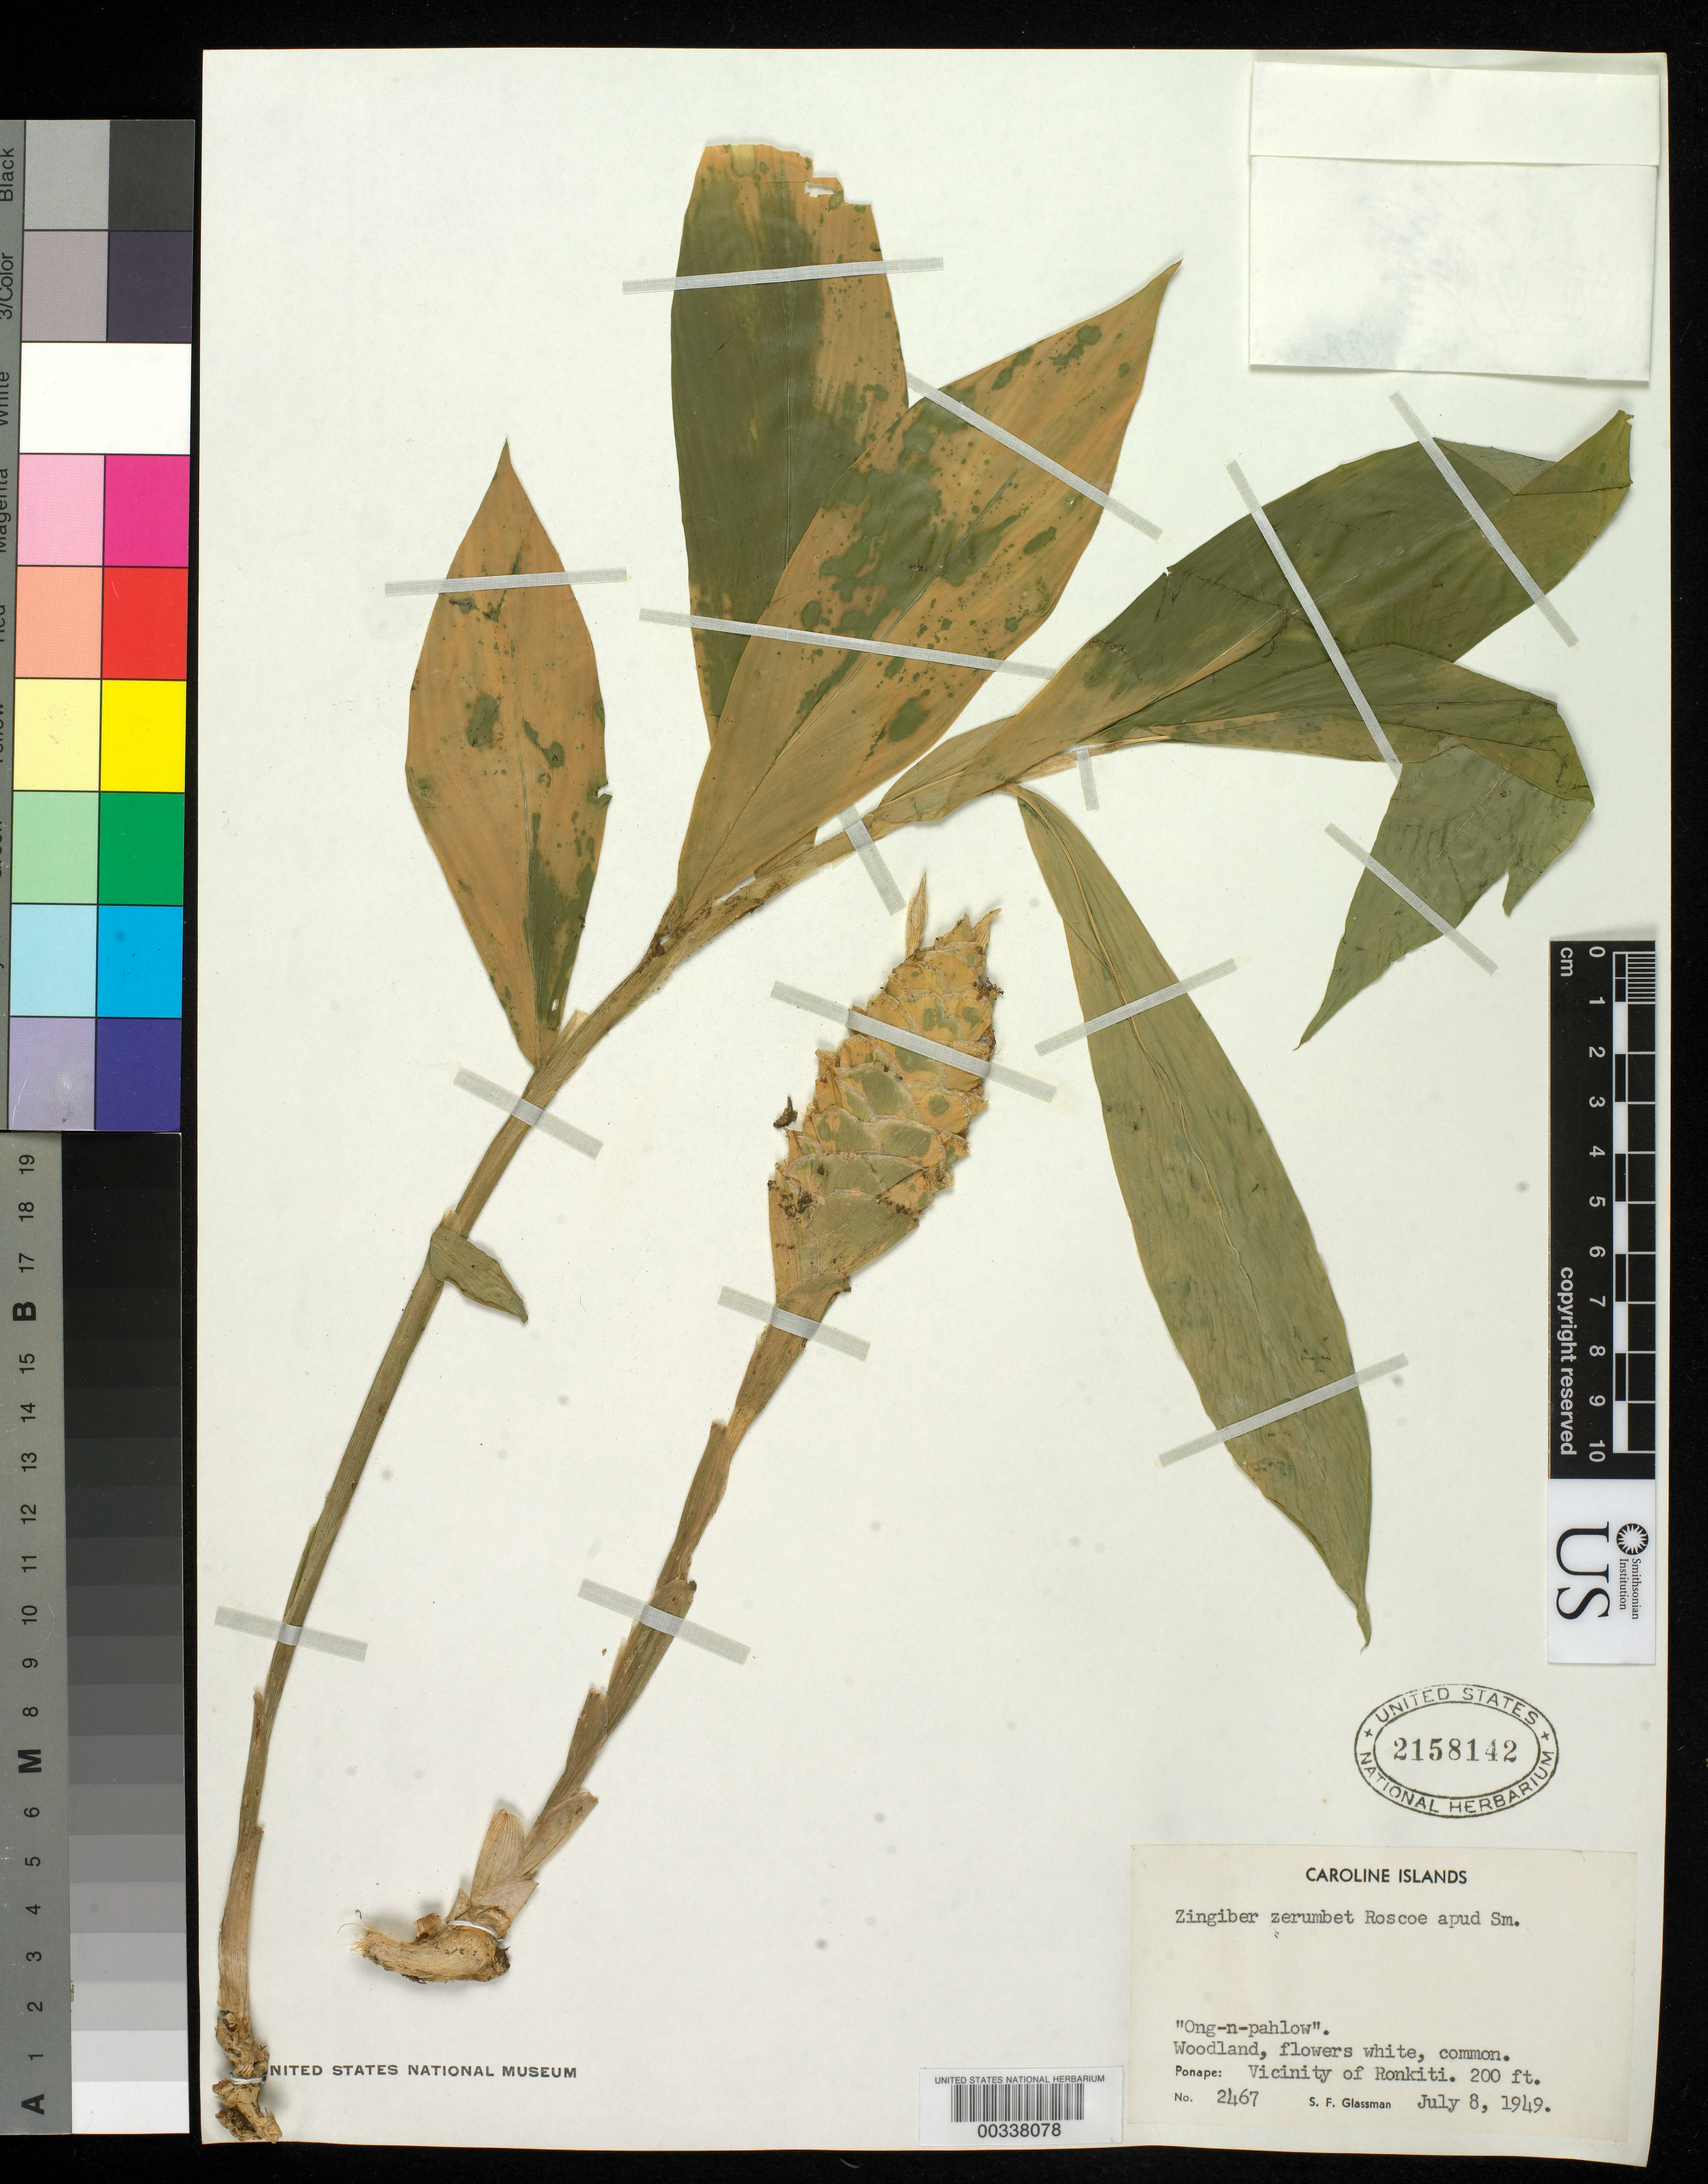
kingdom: Plantae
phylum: Tracheophyta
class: Liliopsida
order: Zingiberales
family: Zingiberaceae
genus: Zingiber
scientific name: Zingiber zerumbet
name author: (L.) Sm.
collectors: S. F. Glassman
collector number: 2467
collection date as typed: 08 Jul 1949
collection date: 1949-07-08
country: Micronesia, Federated States of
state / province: Pohnpei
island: Pohnpei [Ponape]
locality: Caroline Islands, Ponape: Vicinity of Ronkiti.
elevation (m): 61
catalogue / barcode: US 2158142